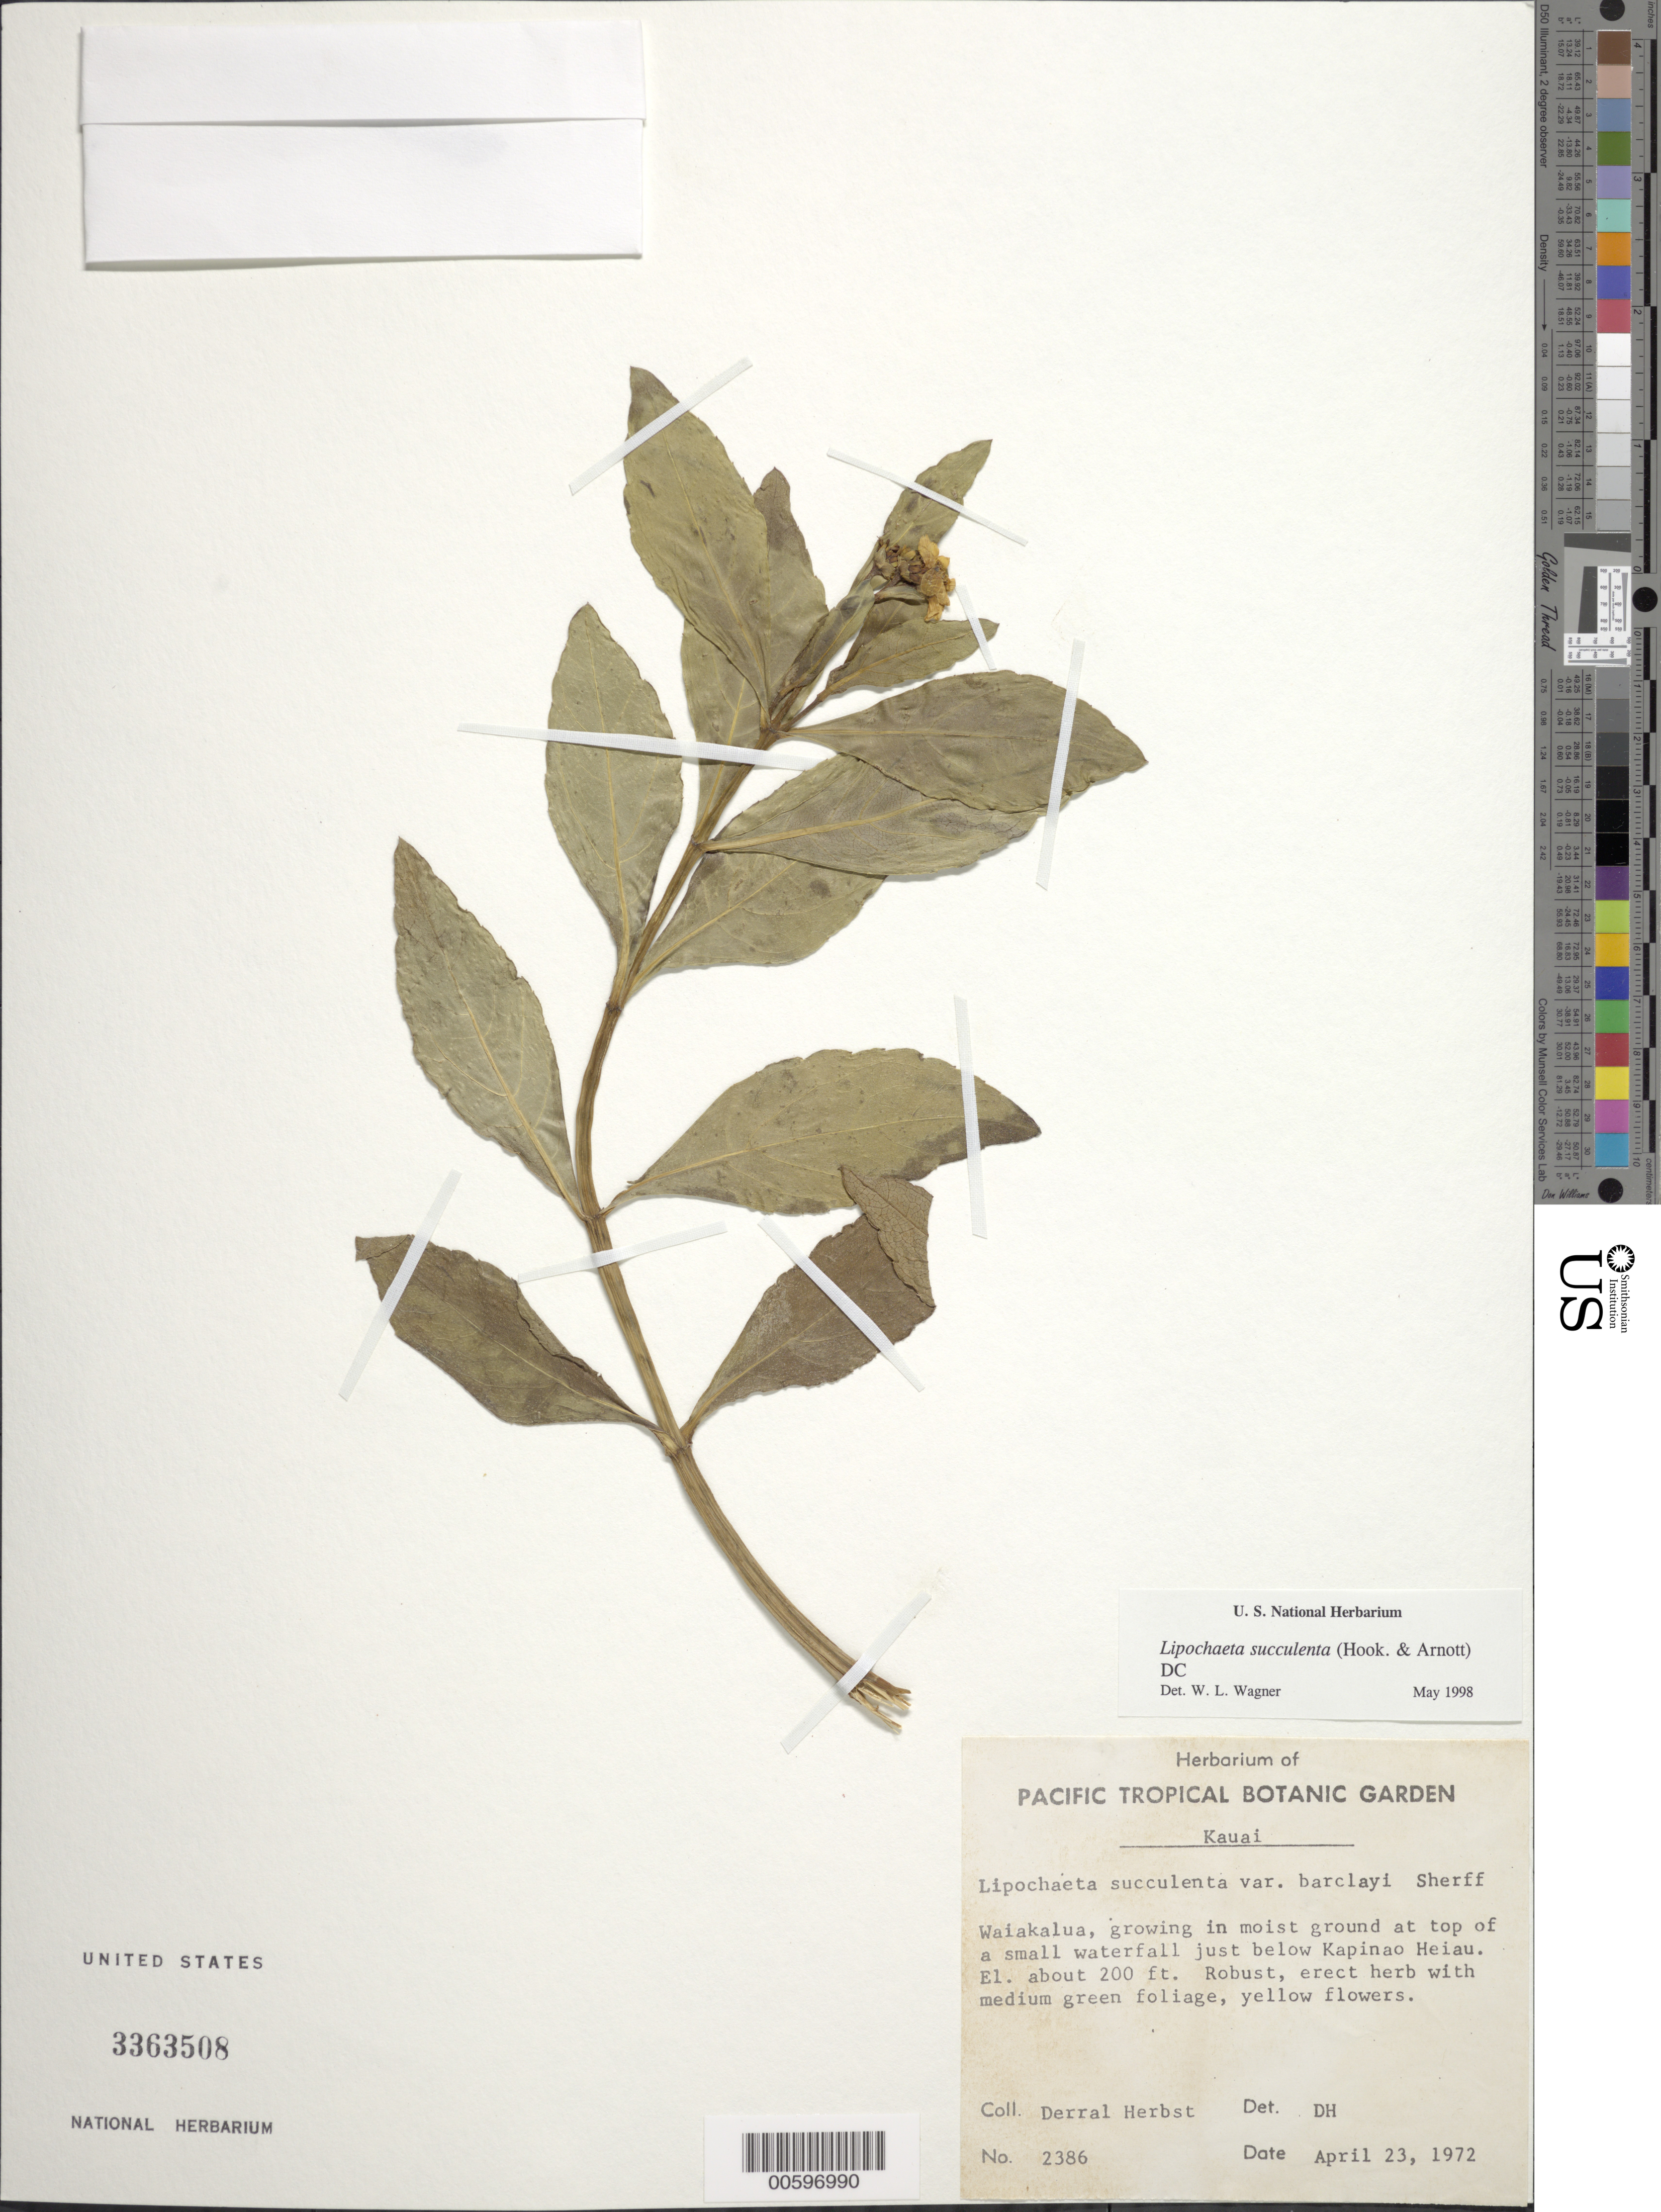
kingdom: Plantae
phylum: Tracheophyta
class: Magnoliopsida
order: Asterales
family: Asteraceae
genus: Lipochaeta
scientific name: Lipochaeta succulenta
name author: (Hook. & Arn.) DC.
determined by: Wagner, W. L., (BOT), Smithsonian Institution - National Museum of Natural History (UNITED STATES)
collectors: D. R. Herbst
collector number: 2386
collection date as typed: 23 Apr 1972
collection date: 1972-04-23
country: United States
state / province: Hawaii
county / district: Kauai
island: Kaua'i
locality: Waiakalua, just below Kapinao Heiau.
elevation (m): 61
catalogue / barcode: US 3363508